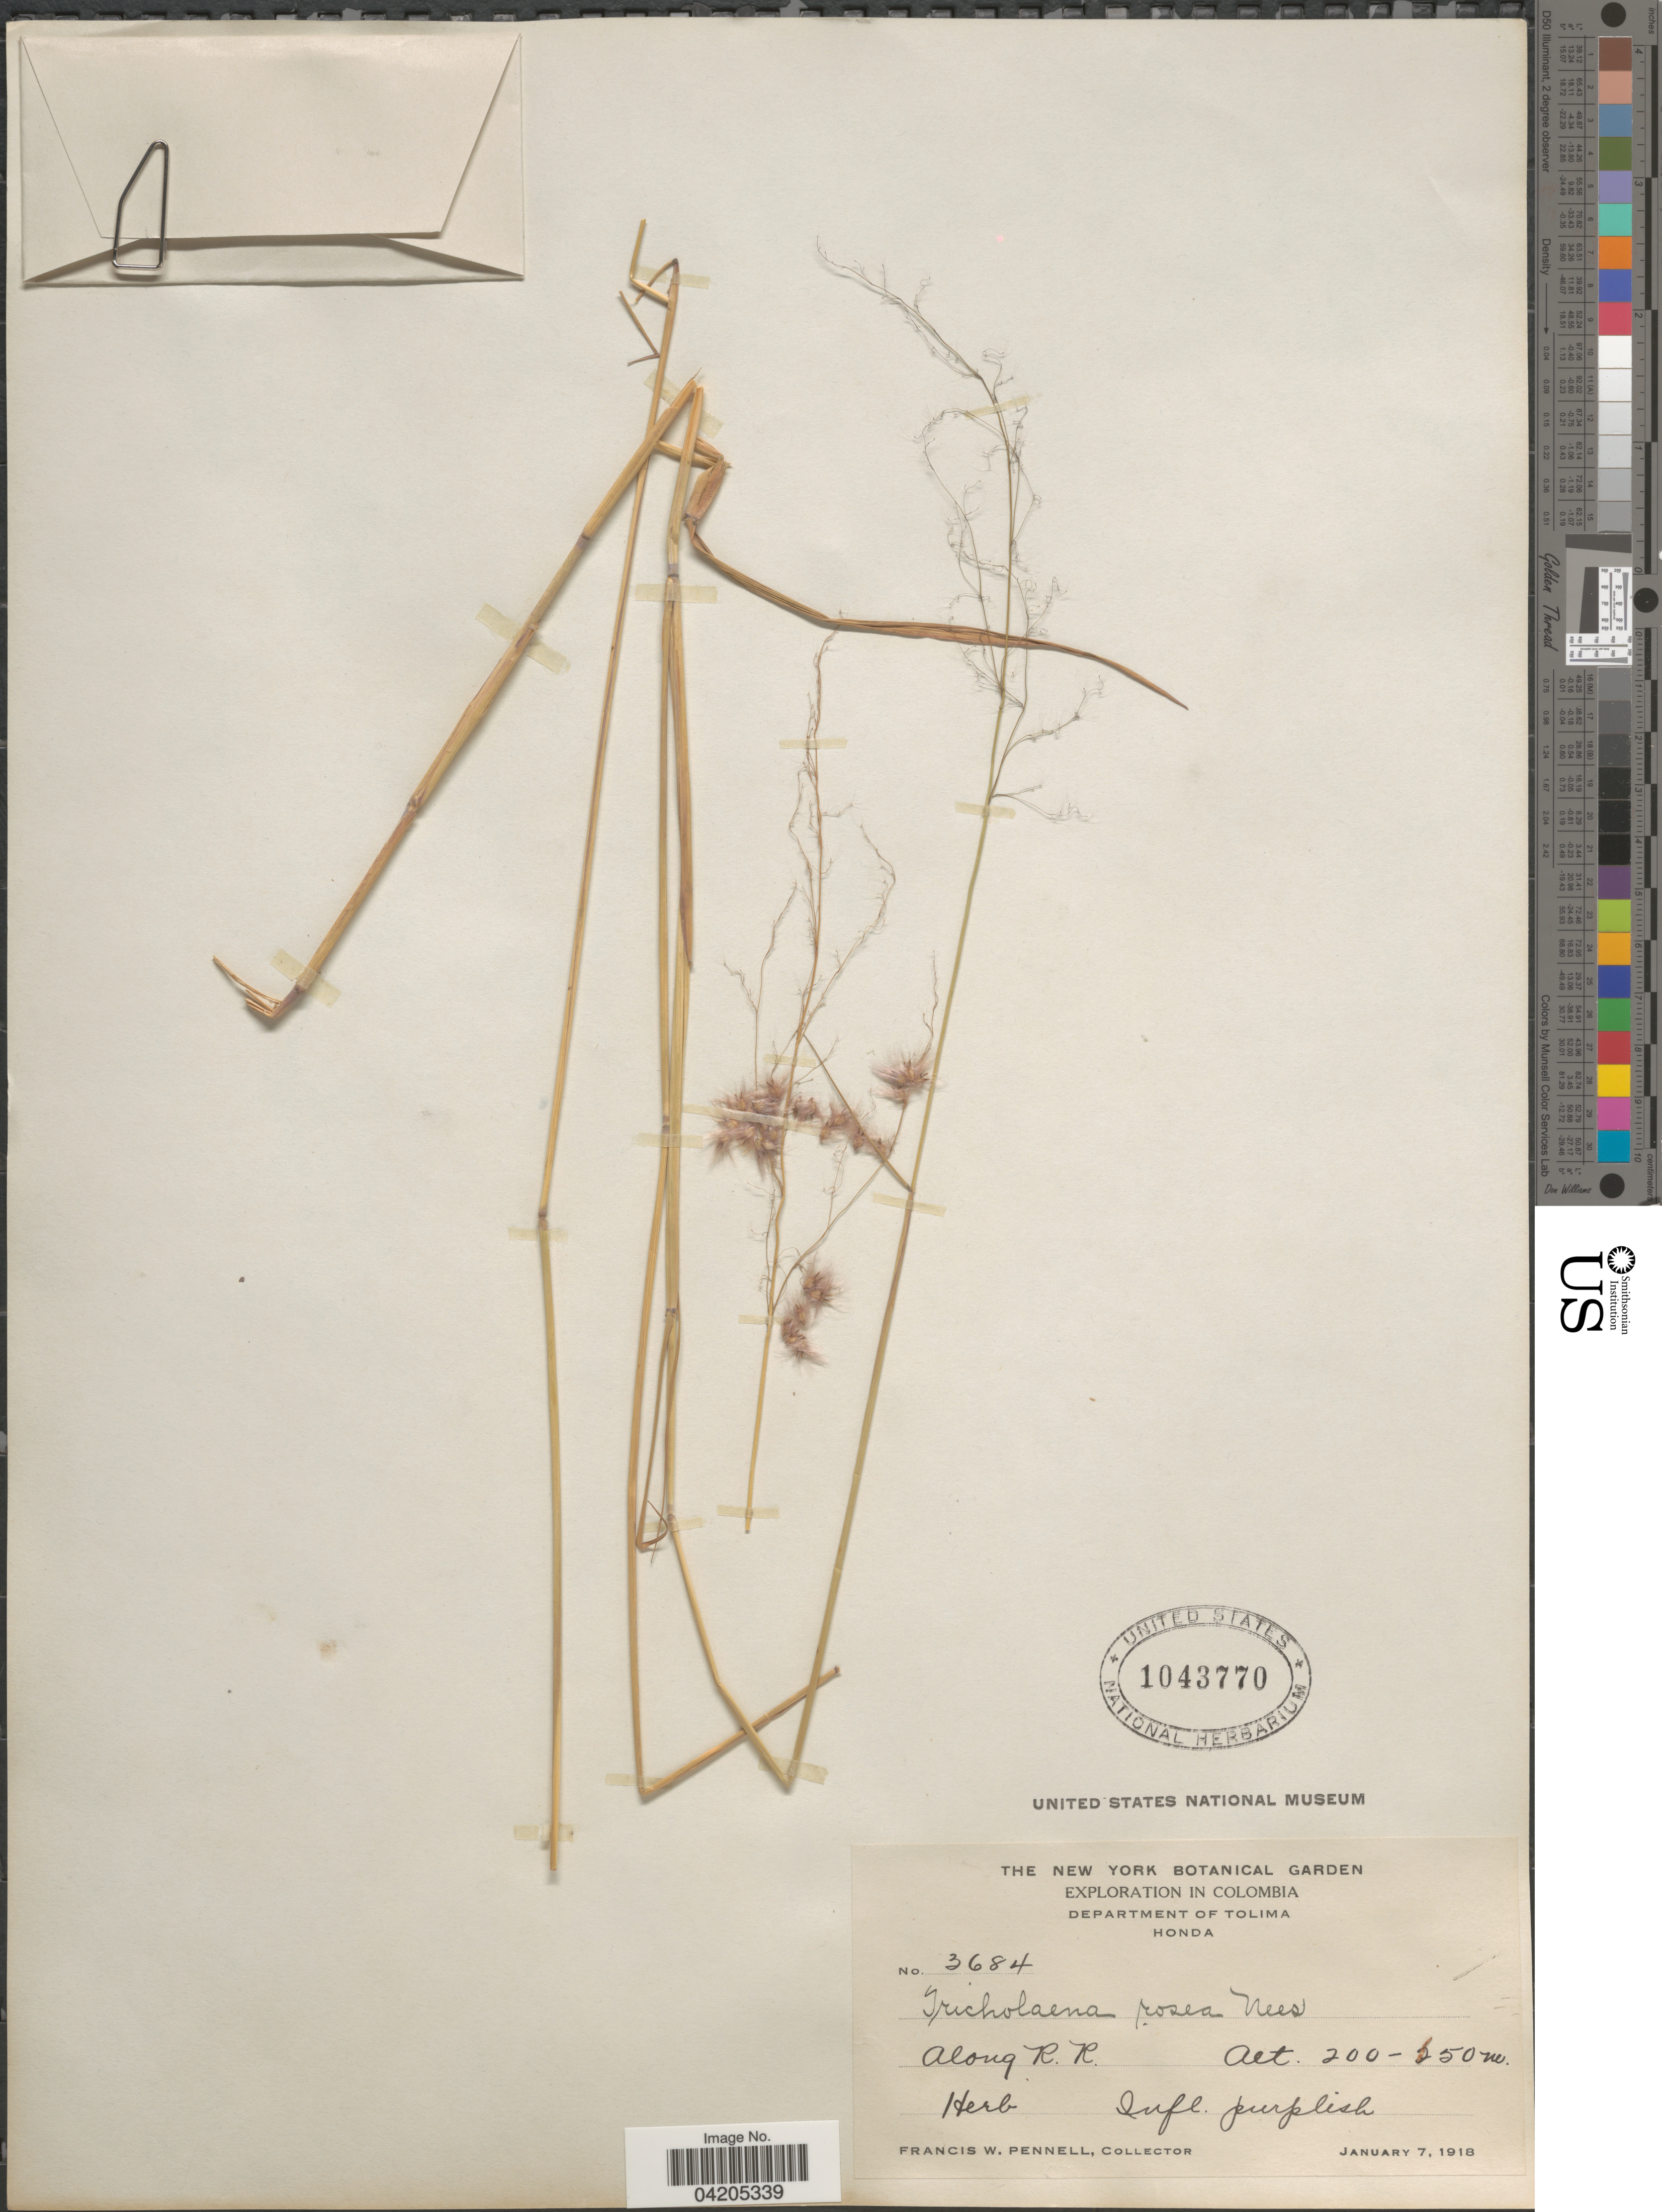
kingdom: Plantae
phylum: Tracheophyta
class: Liliopsida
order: Poales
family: Poaceae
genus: Melinis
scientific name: Melinis repens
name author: (Willd.) Zizka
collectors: F. W. Pennell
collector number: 3684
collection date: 1918-01-07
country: Colombia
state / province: Tolima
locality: Exploration in Colombia. Department of Tolima. Honda. Along R. R.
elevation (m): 200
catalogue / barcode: US 1043770